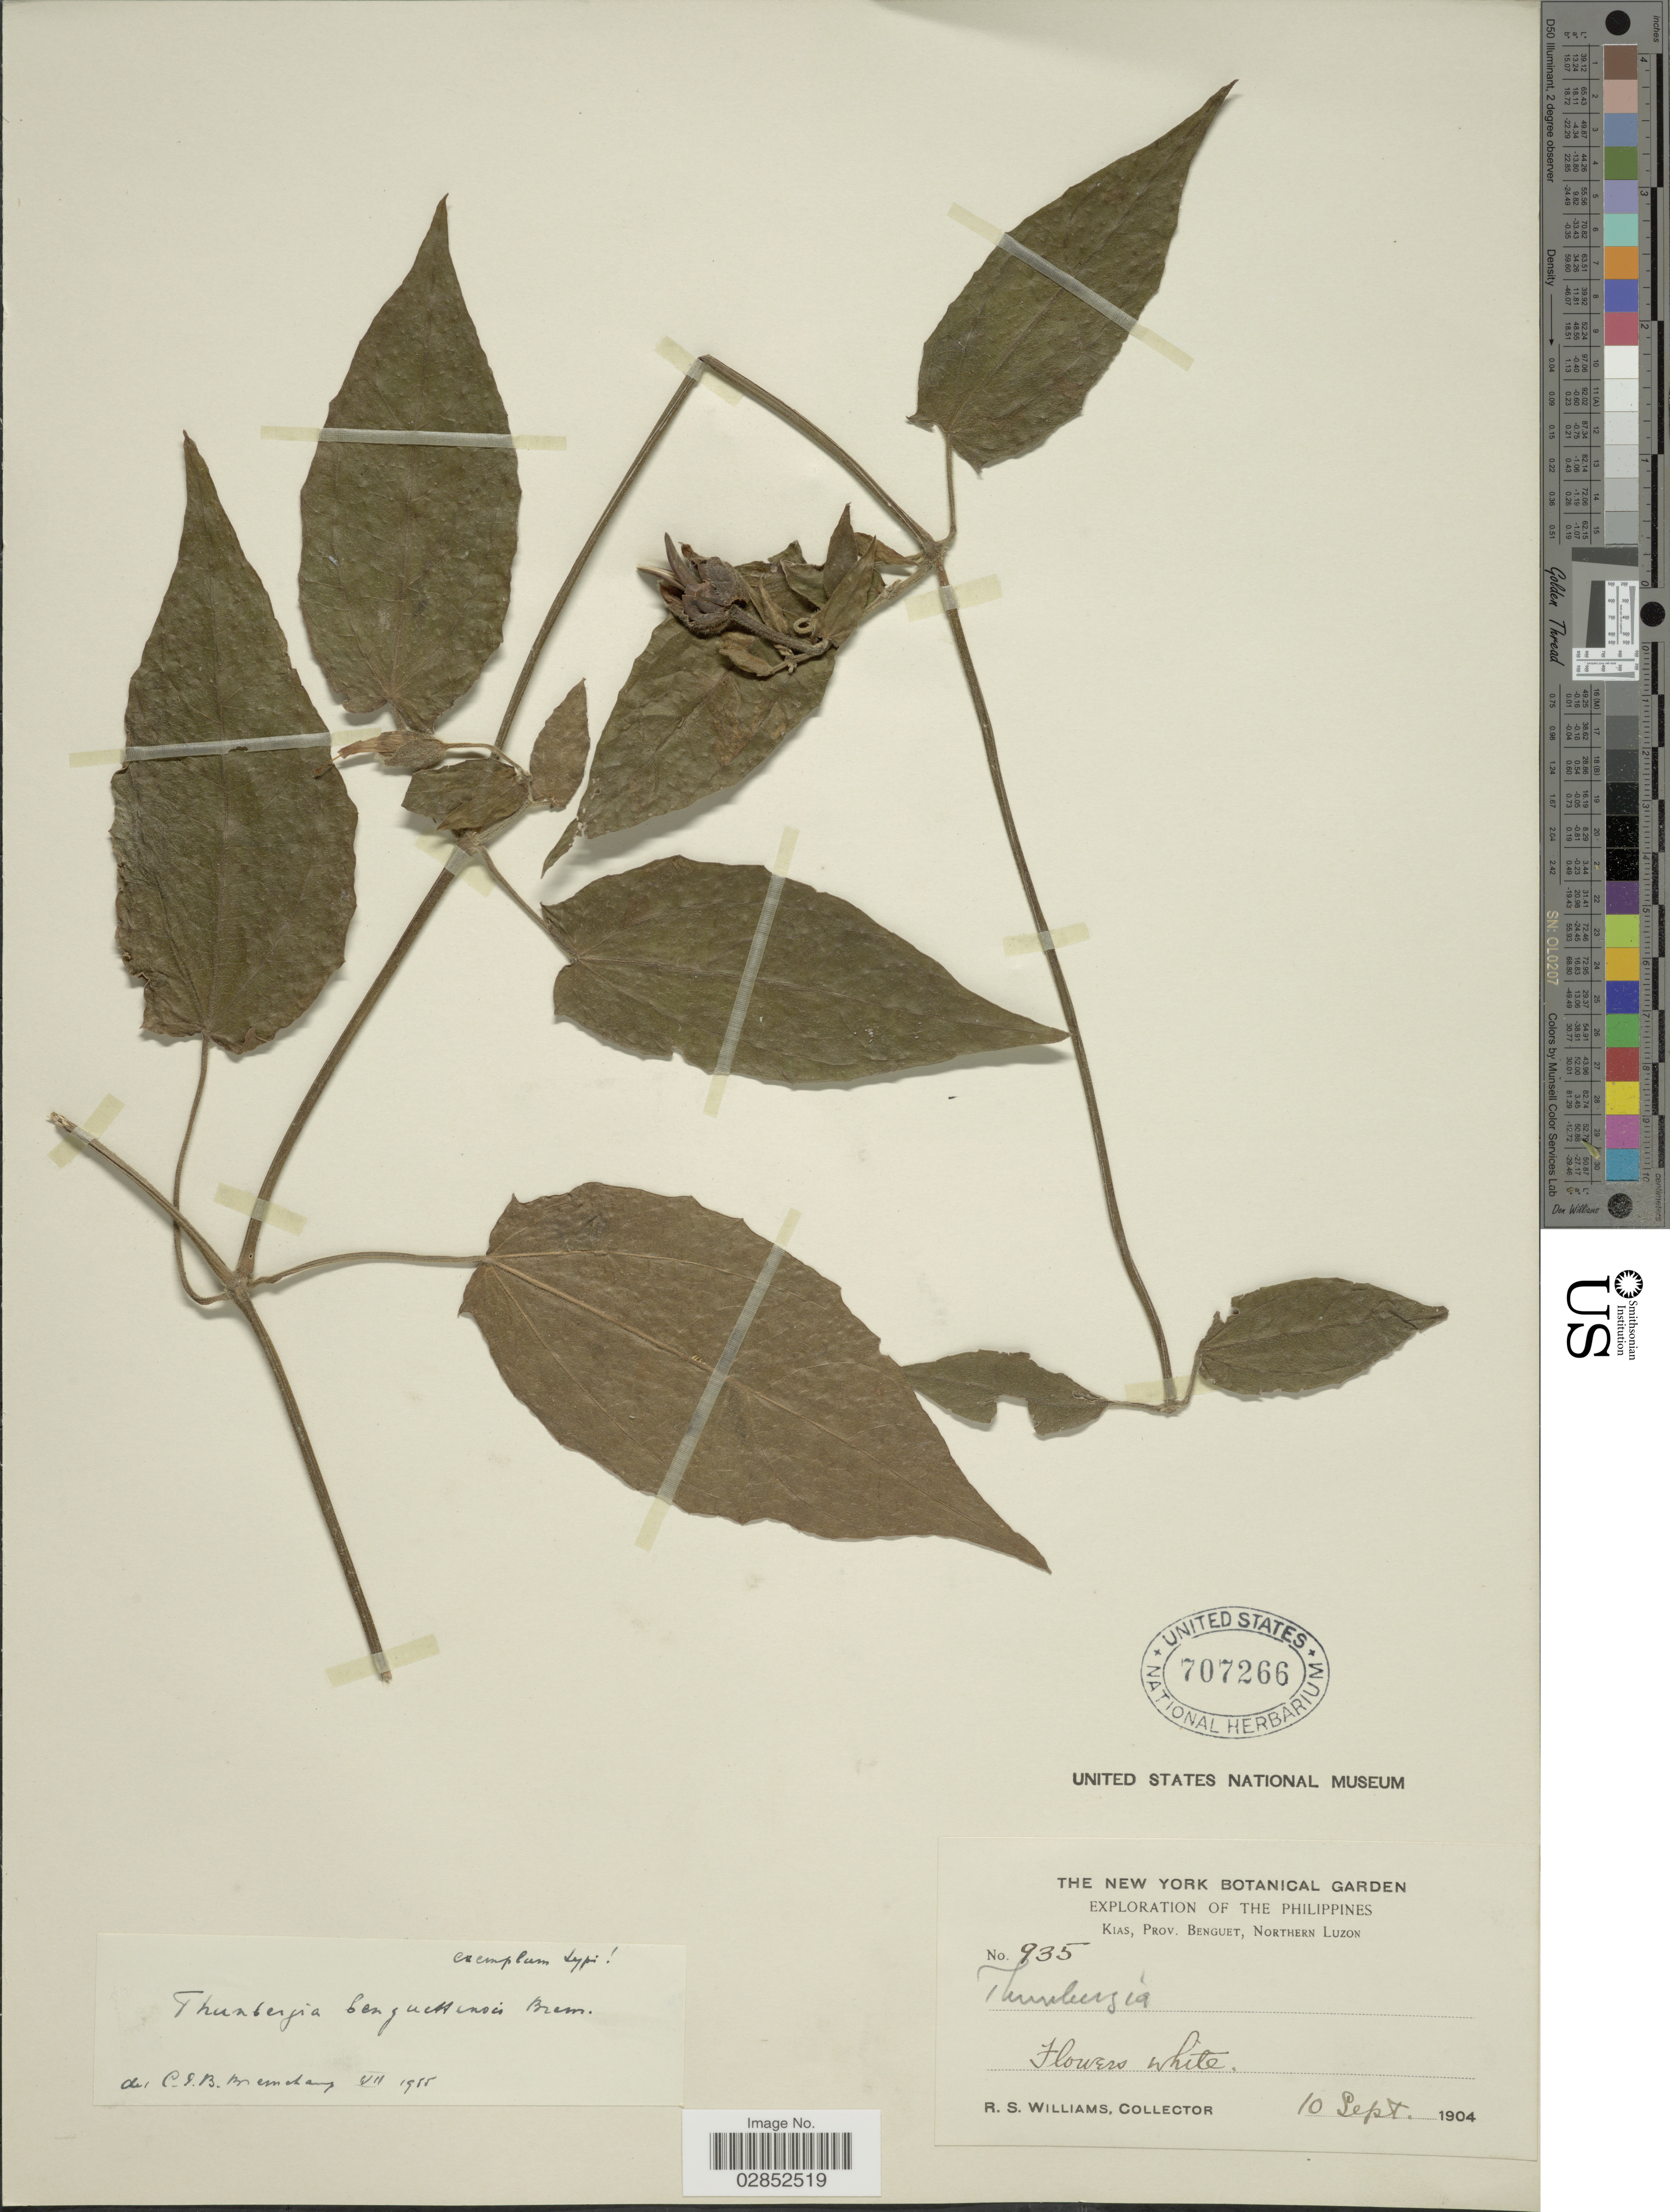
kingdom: Plantae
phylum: Tracheophyta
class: Magnoliopsida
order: Lamiales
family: Acanthaceae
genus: Thunbergia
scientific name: Thunbergia benguettensis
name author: Bremek.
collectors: R. S. Williams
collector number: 935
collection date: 1904-09-10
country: Philippines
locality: Kias, Prov. Benguet, Northern Luzon.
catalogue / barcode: US 707266